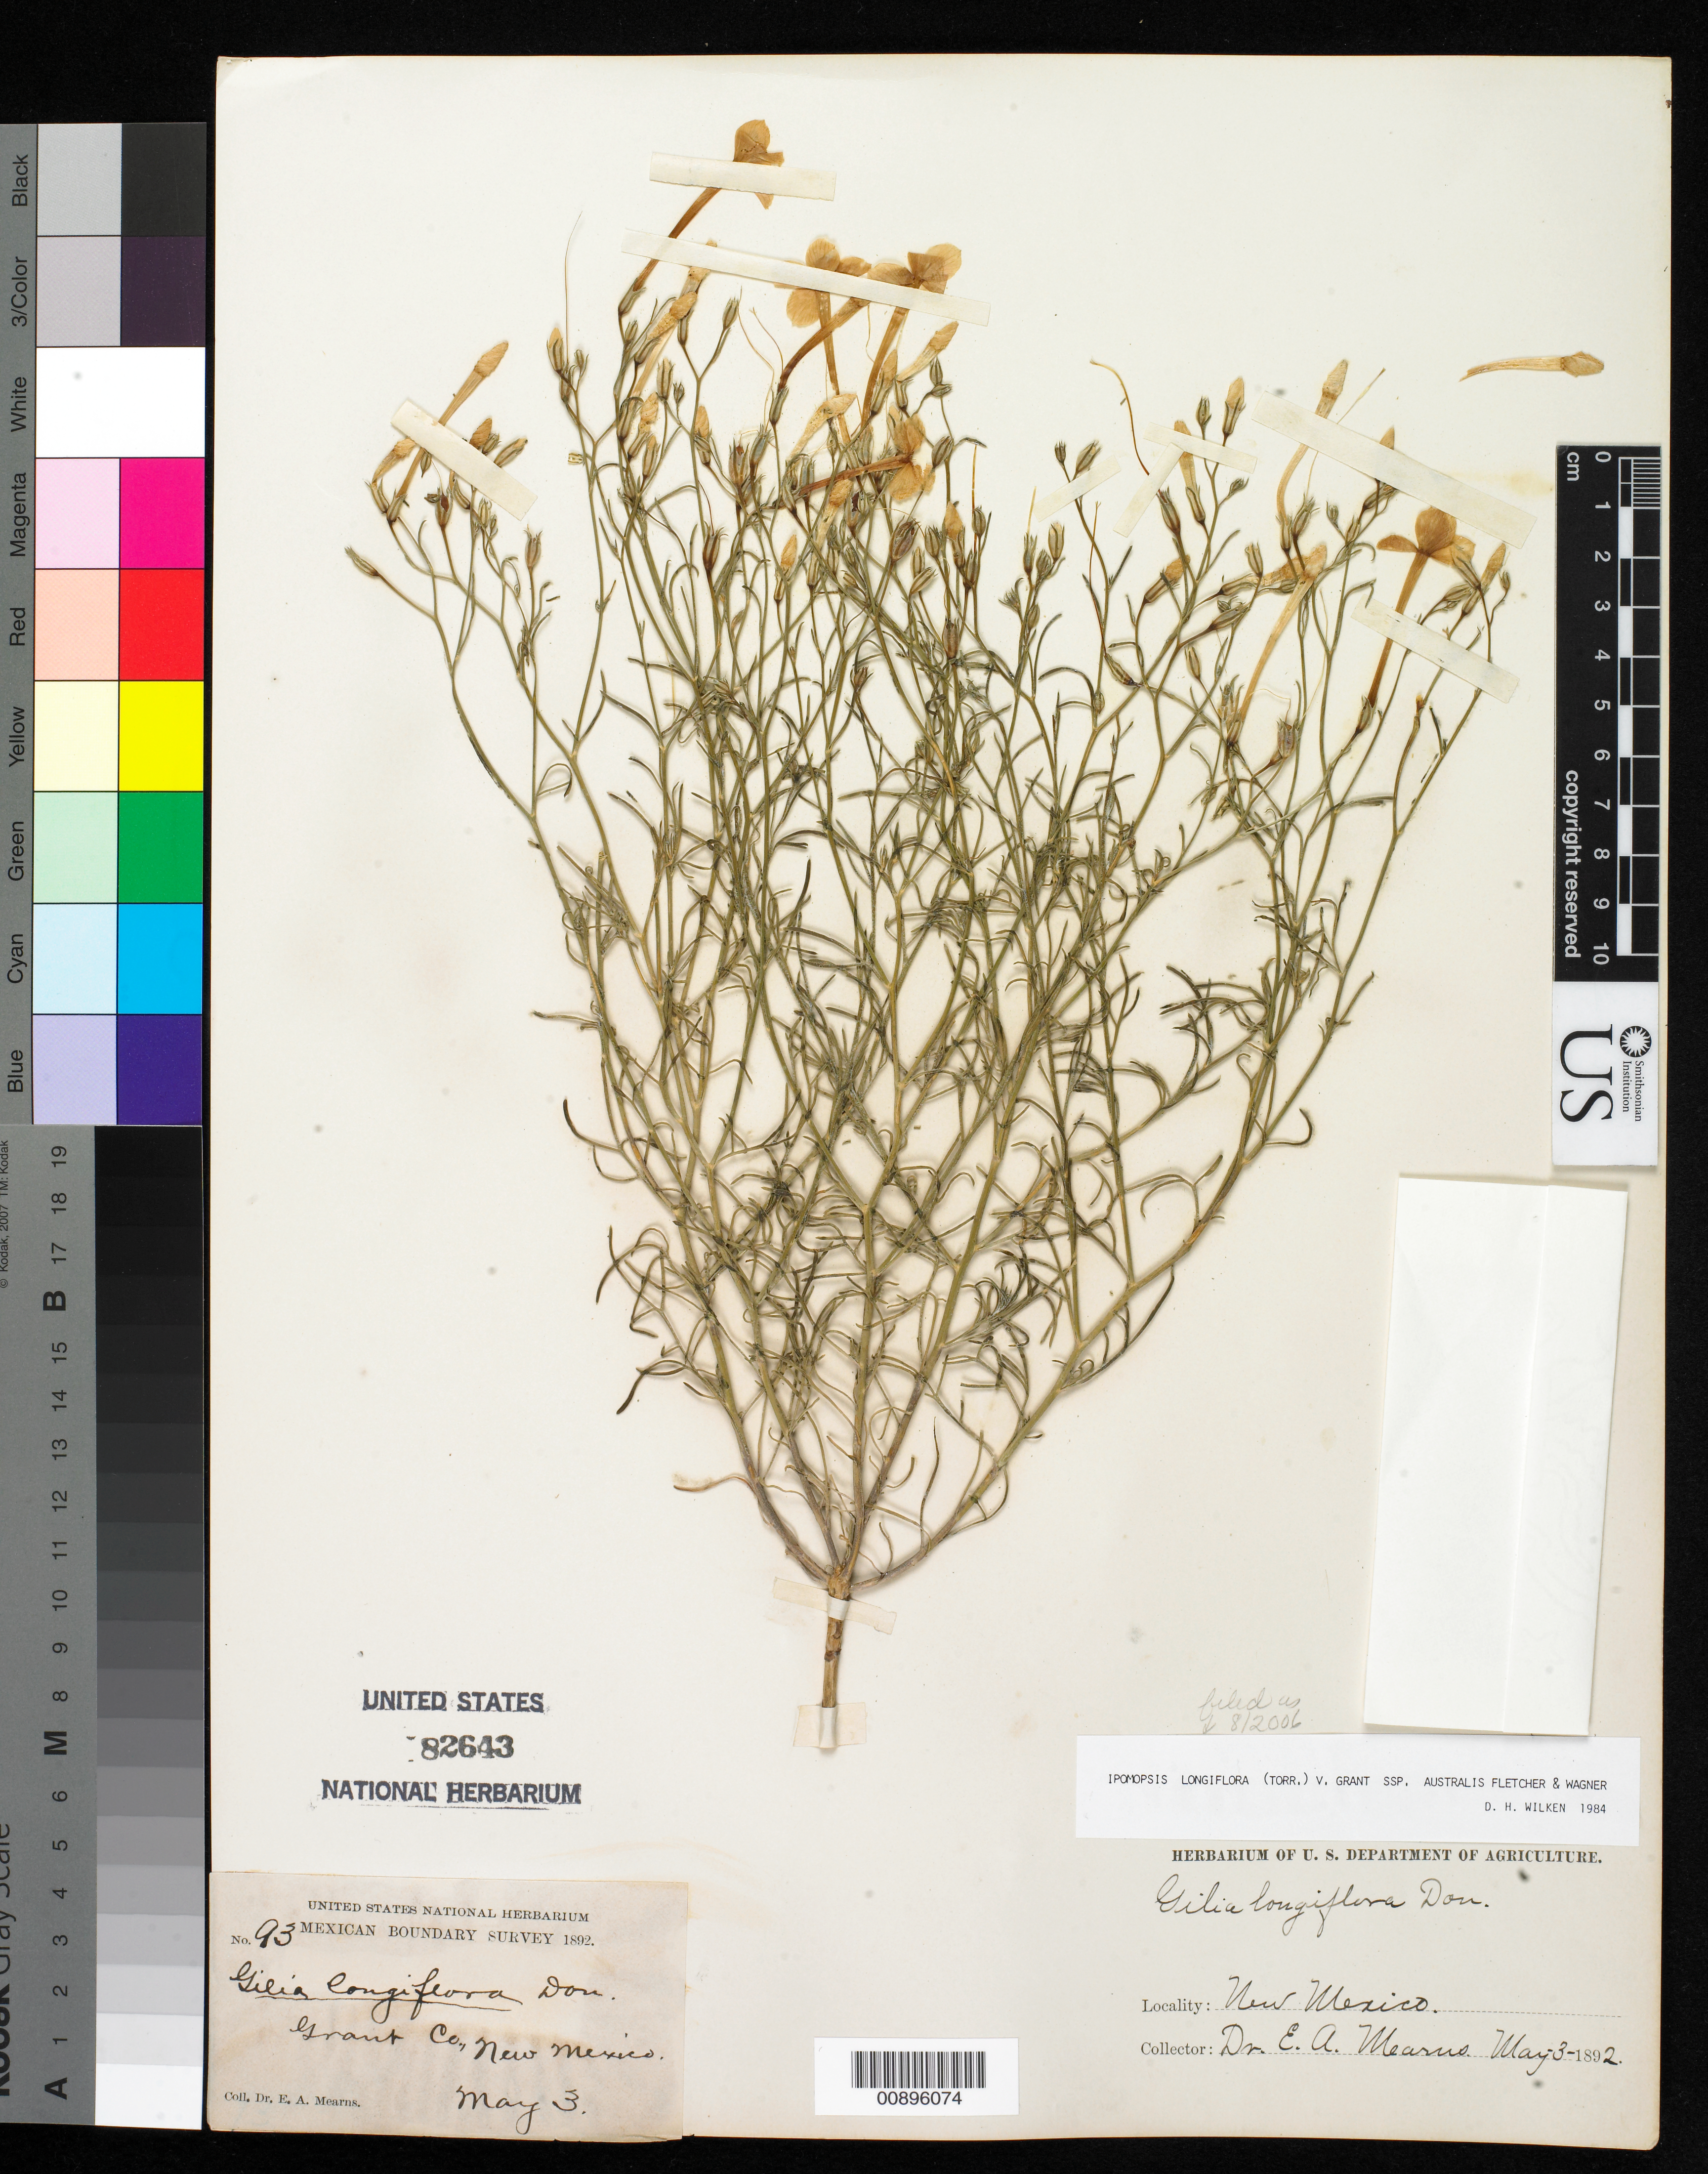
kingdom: Plantae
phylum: Tracheophyta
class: Magnoliopsida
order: Ericales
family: Polemoniaceae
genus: Ipomopsis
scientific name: Ipomopsis longiflora subsp. australis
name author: R.A. Fletcher & W.L. Wagner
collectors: E. A. Mearns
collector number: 93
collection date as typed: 03 May 1892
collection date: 1892-05-03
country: United States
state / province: New Mexico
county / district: Grant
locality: Grant County, New Mexico.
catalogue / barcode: US 82643